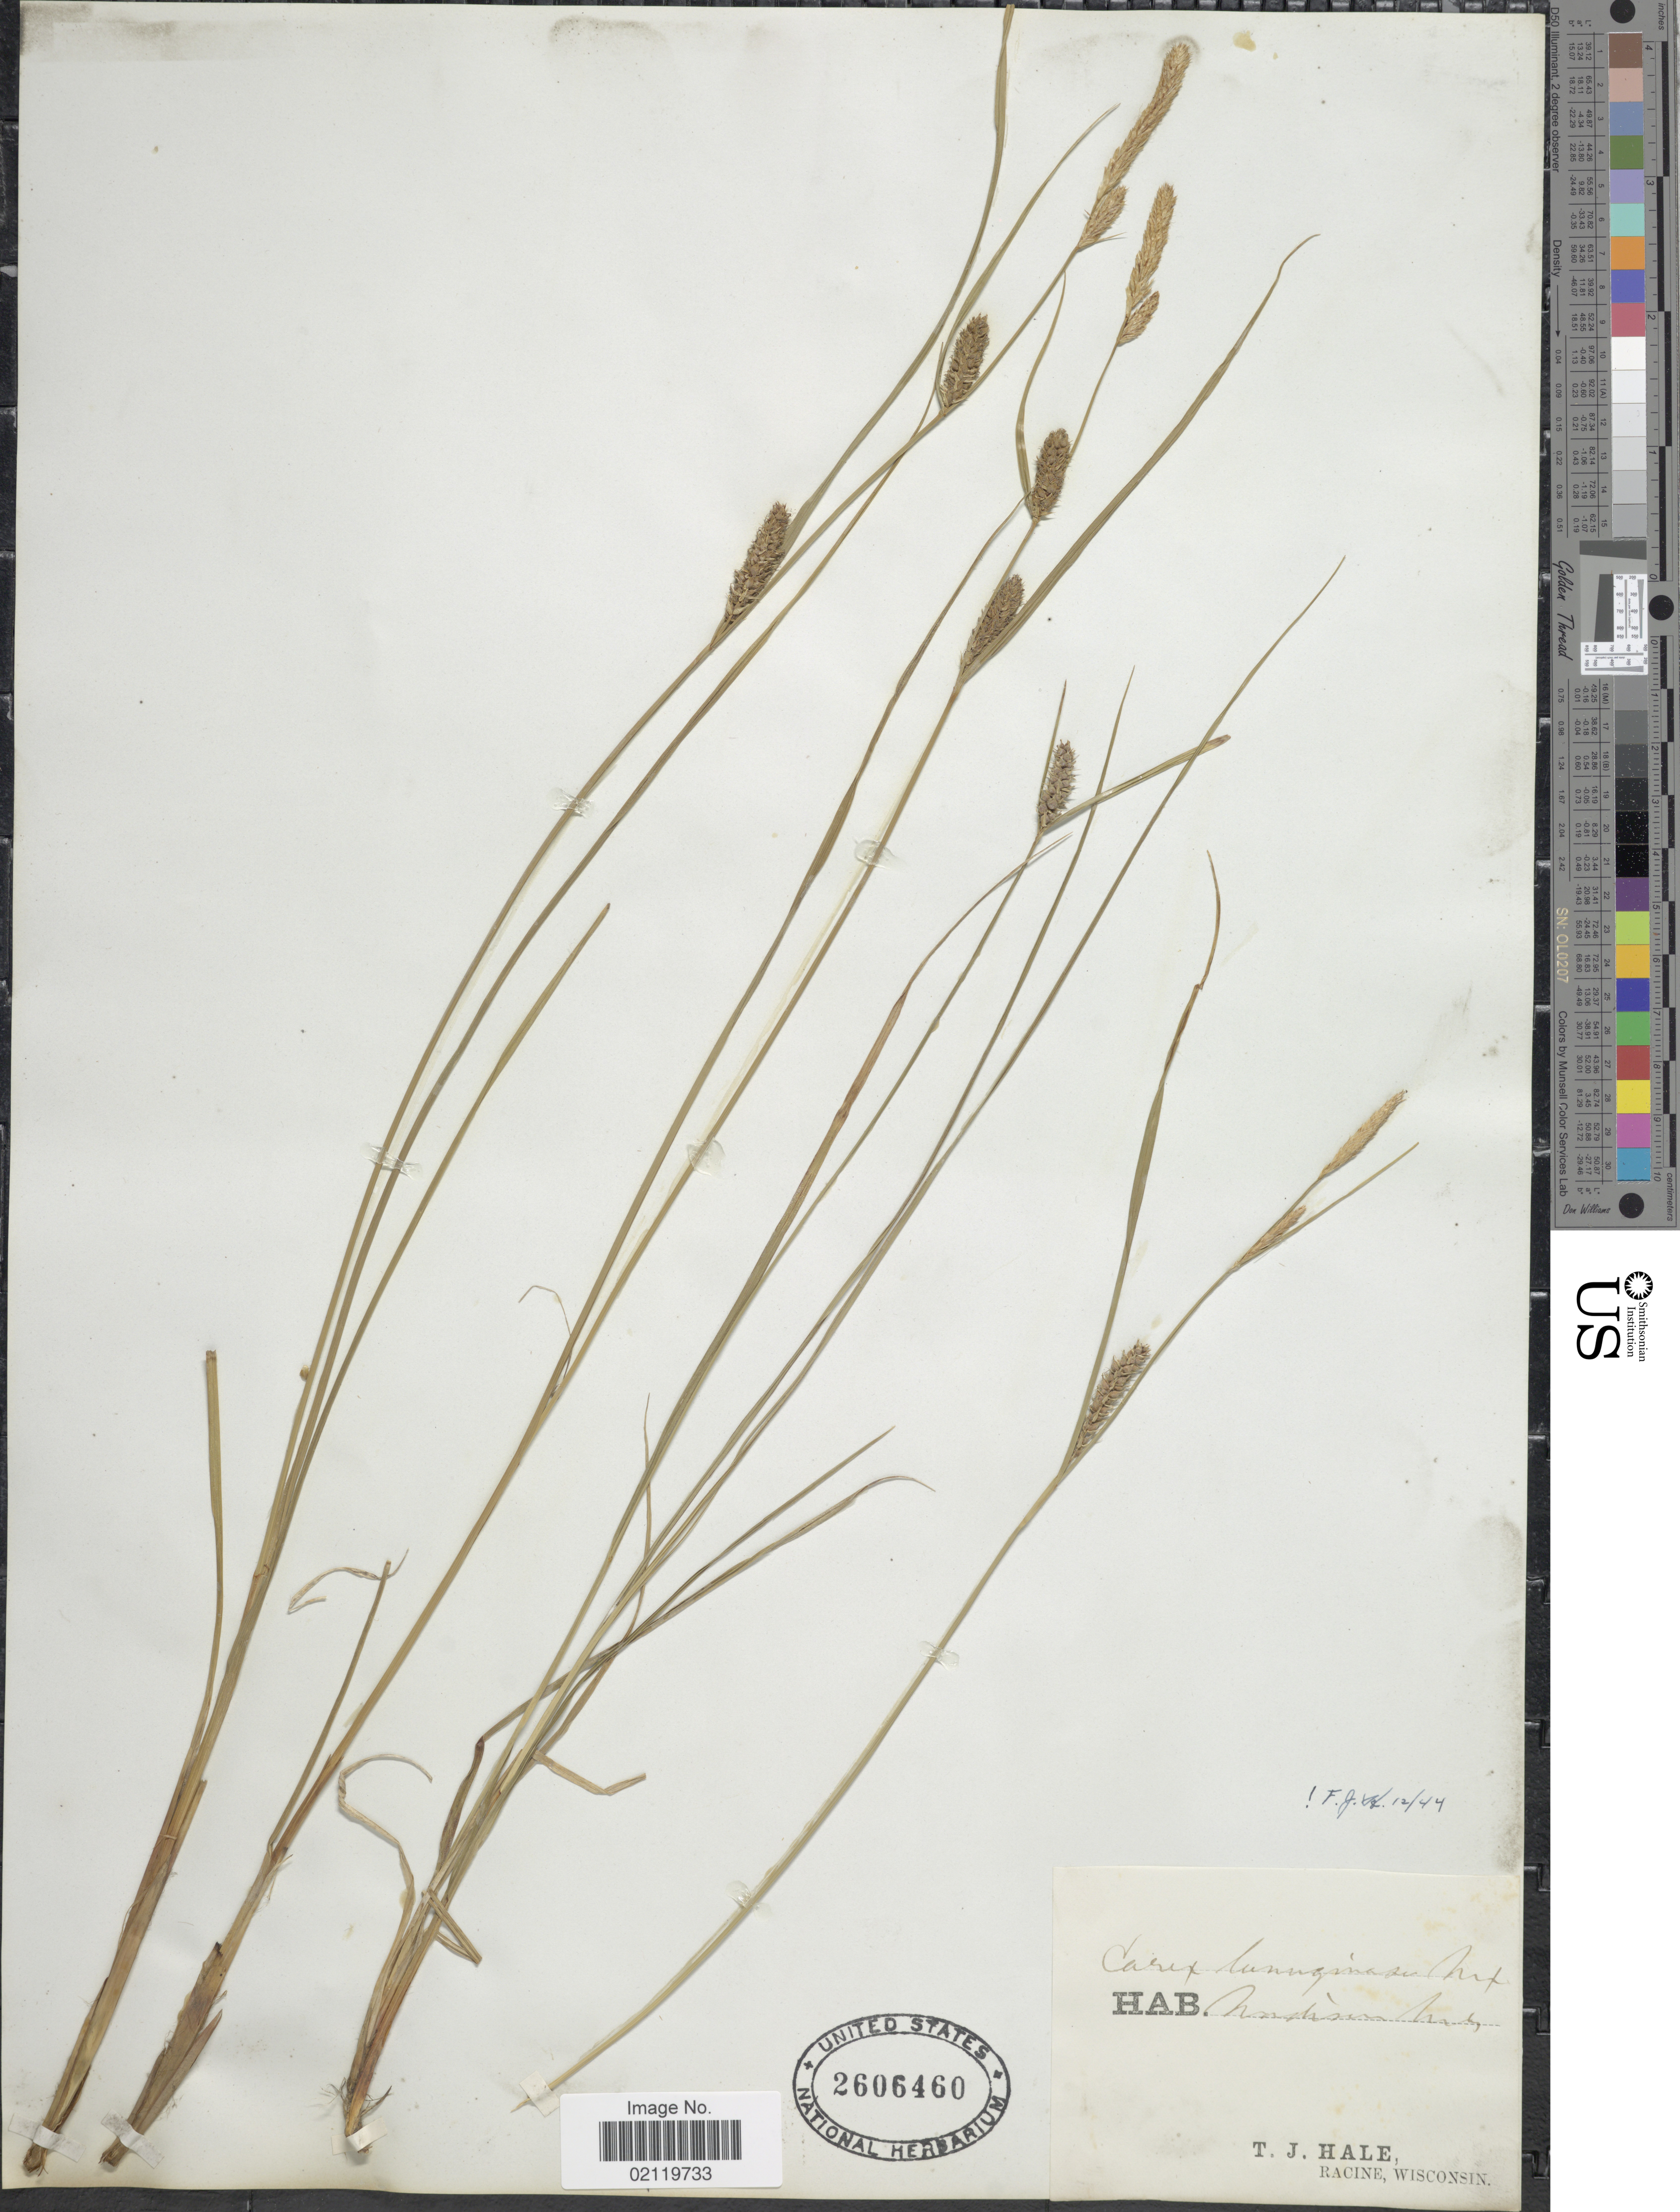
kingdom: Plantae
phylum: Tracheophyta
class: Liliopsida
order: Poales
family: Cyperaceae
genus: Carex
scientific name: Carex pellita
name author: Muhl. ex Willd.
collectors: T. Hale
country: United States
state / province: Wisconsin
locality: Madison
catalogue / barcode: US 2606460